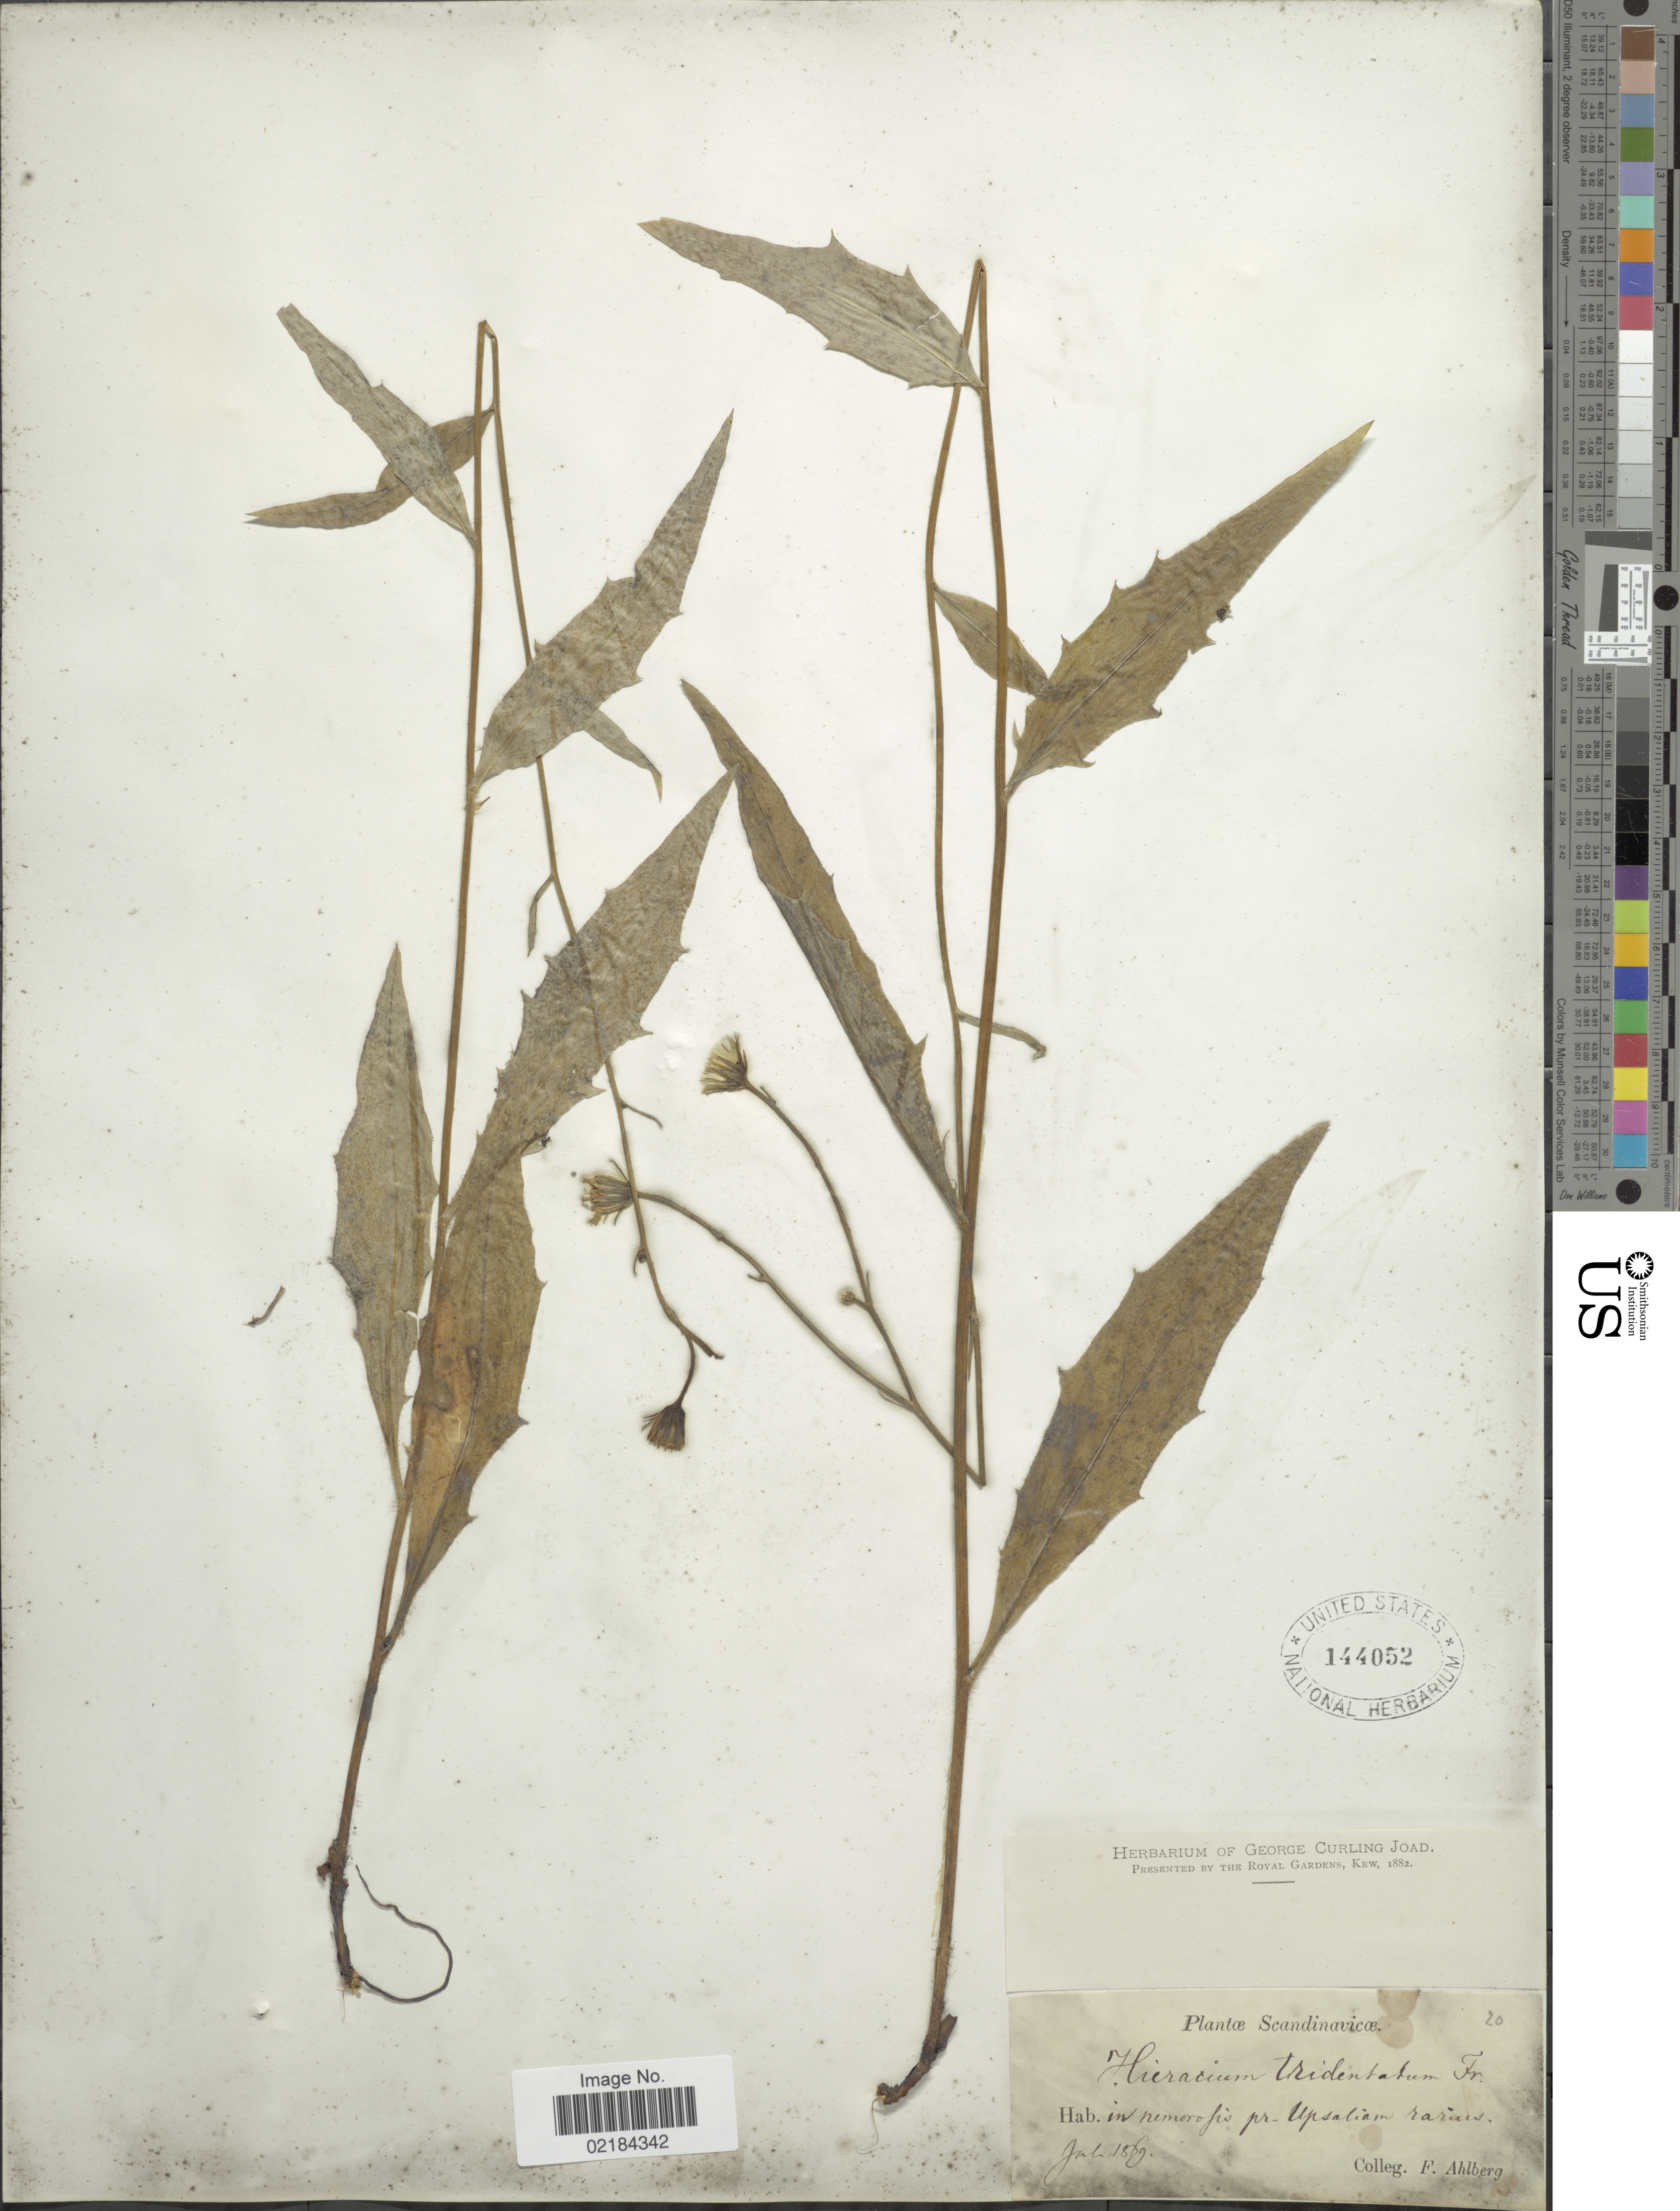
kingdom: Plantae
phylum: Tracheophyta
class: Magnoliopsida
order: Asterales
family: Asteraceae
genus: Hieracium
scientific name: Hieracium laevigatum subsp. tridentatum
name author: (Fr.) Čelak.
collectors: F. Ahlberg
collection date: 1869-07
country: Sweden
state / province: Uppsala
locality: Scandinavicae, in nemorosis pr. Upsaliam rarius [Scandinavia, in the woodlands near Uppsala, rare]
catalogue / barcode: US 144052